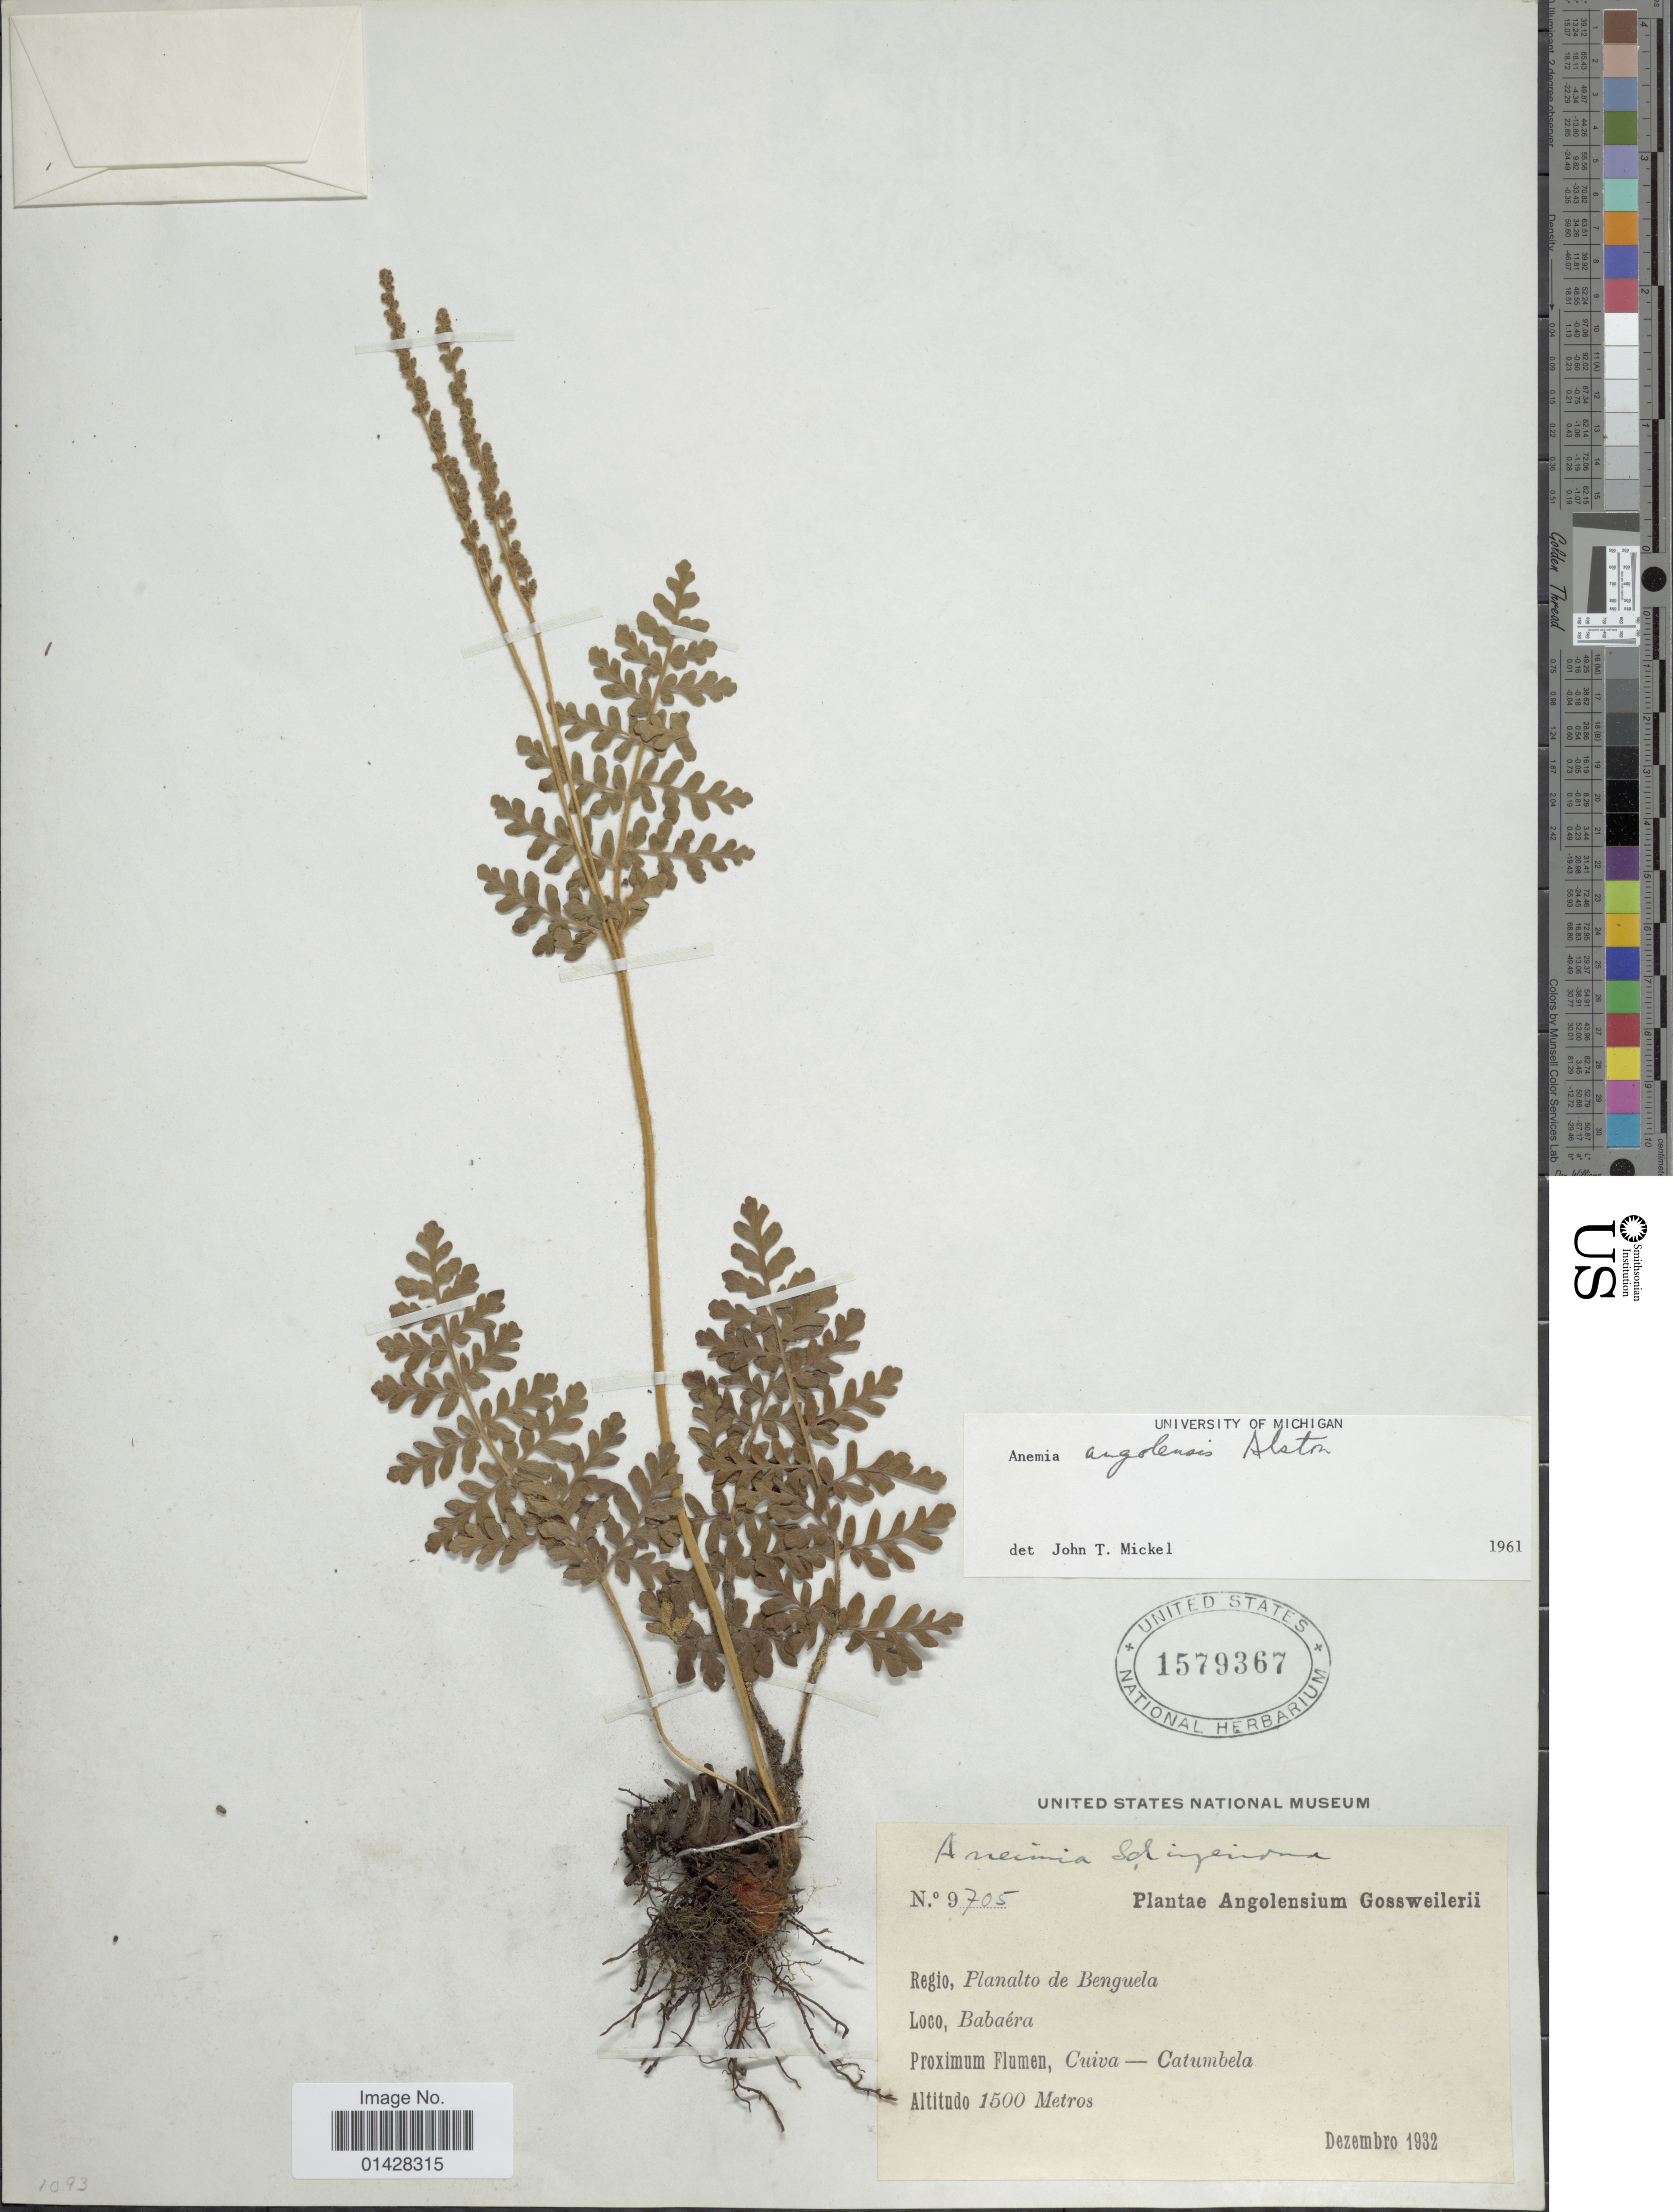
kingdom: Plantae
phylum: Tracheophyta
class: Polypodiopsida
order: Schizaeales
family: Anemiaceae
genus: Anemia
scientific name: Anemia angolensis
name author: Alston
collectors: J. Gossweiler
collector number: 9705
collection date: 1932-12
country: Angola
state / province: Benguela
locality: Babaéra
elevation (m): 1500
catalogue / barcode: US 1579367